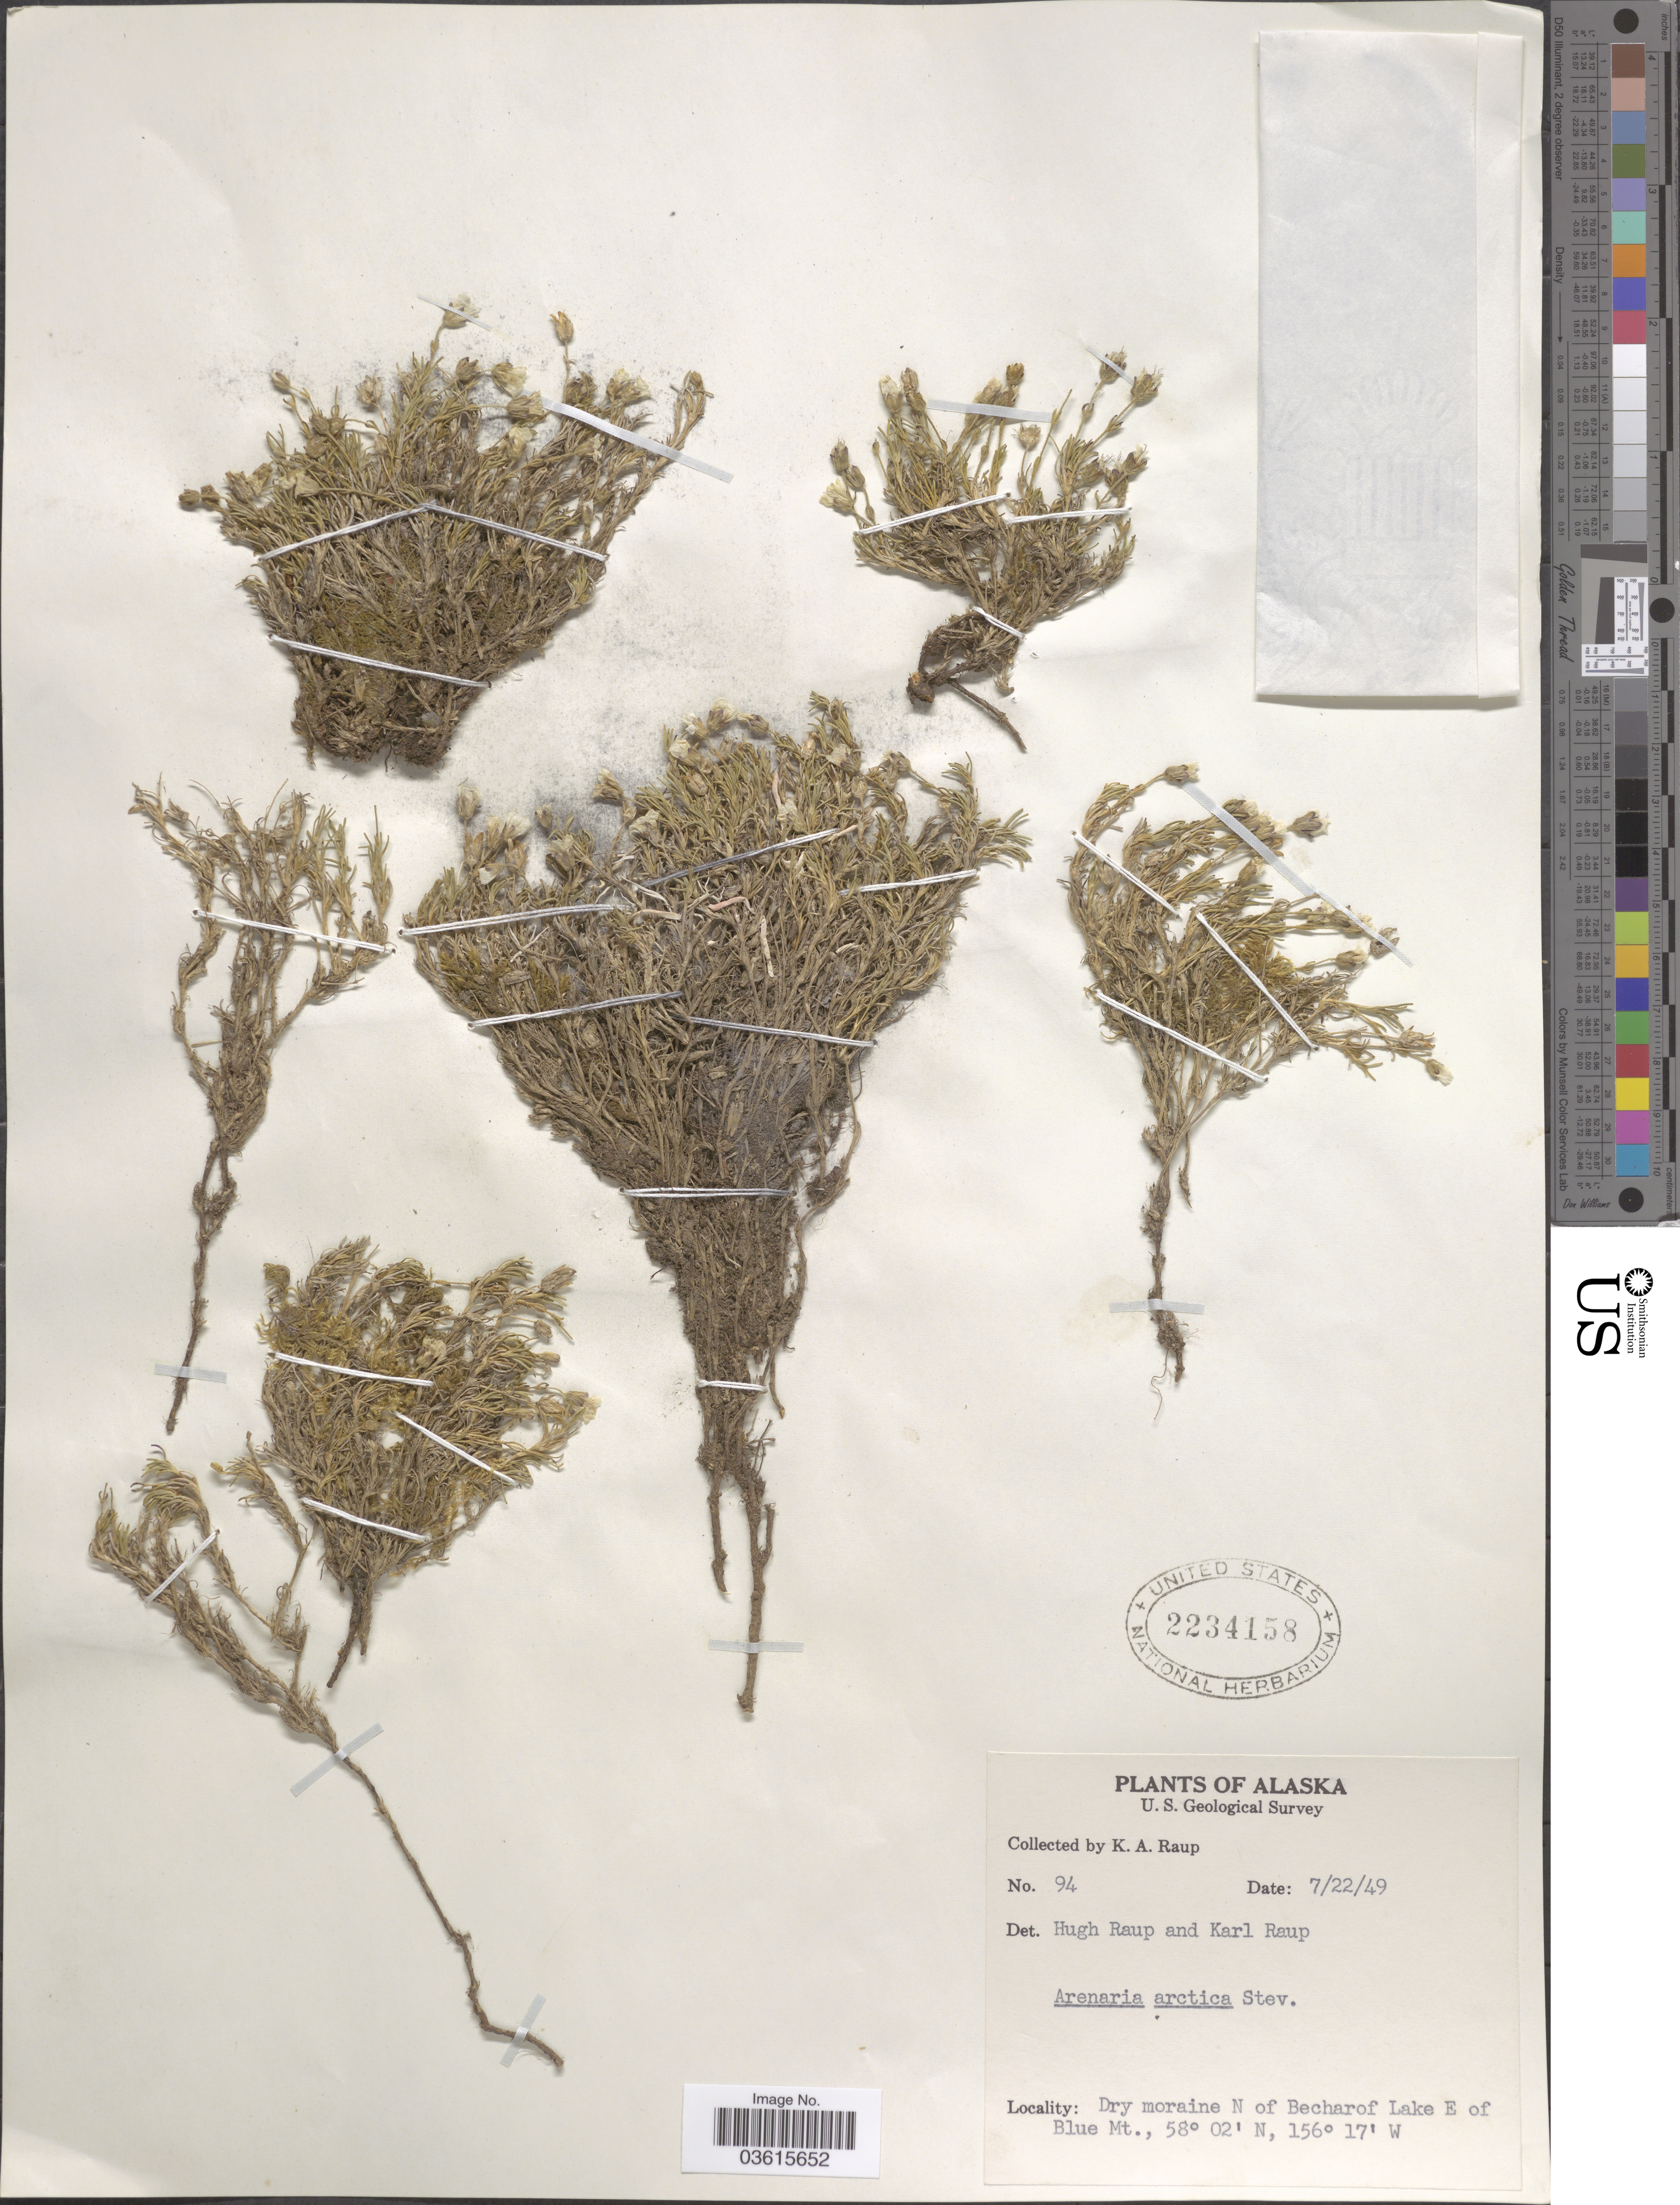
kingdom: Plantae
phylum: Tracheophyta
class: Magnoliopsida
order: Caryophyllales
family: Caryophyllaceae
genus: Cherleria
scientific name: Cherleria arctica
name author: (Steven ex Ser.) A.J. Moore & Dillenb.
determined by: Strong, M. T., (US), Smithsonian Institution - National Museum of Natural History (UNITED STATES)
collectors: K. Raup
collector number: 94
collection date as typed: Transcribed d/m/y: 22/7/49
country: United States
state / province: Alaska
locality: Dry moraine N of Becharof Lake E of Blue Mt.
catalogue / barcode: US 2234158